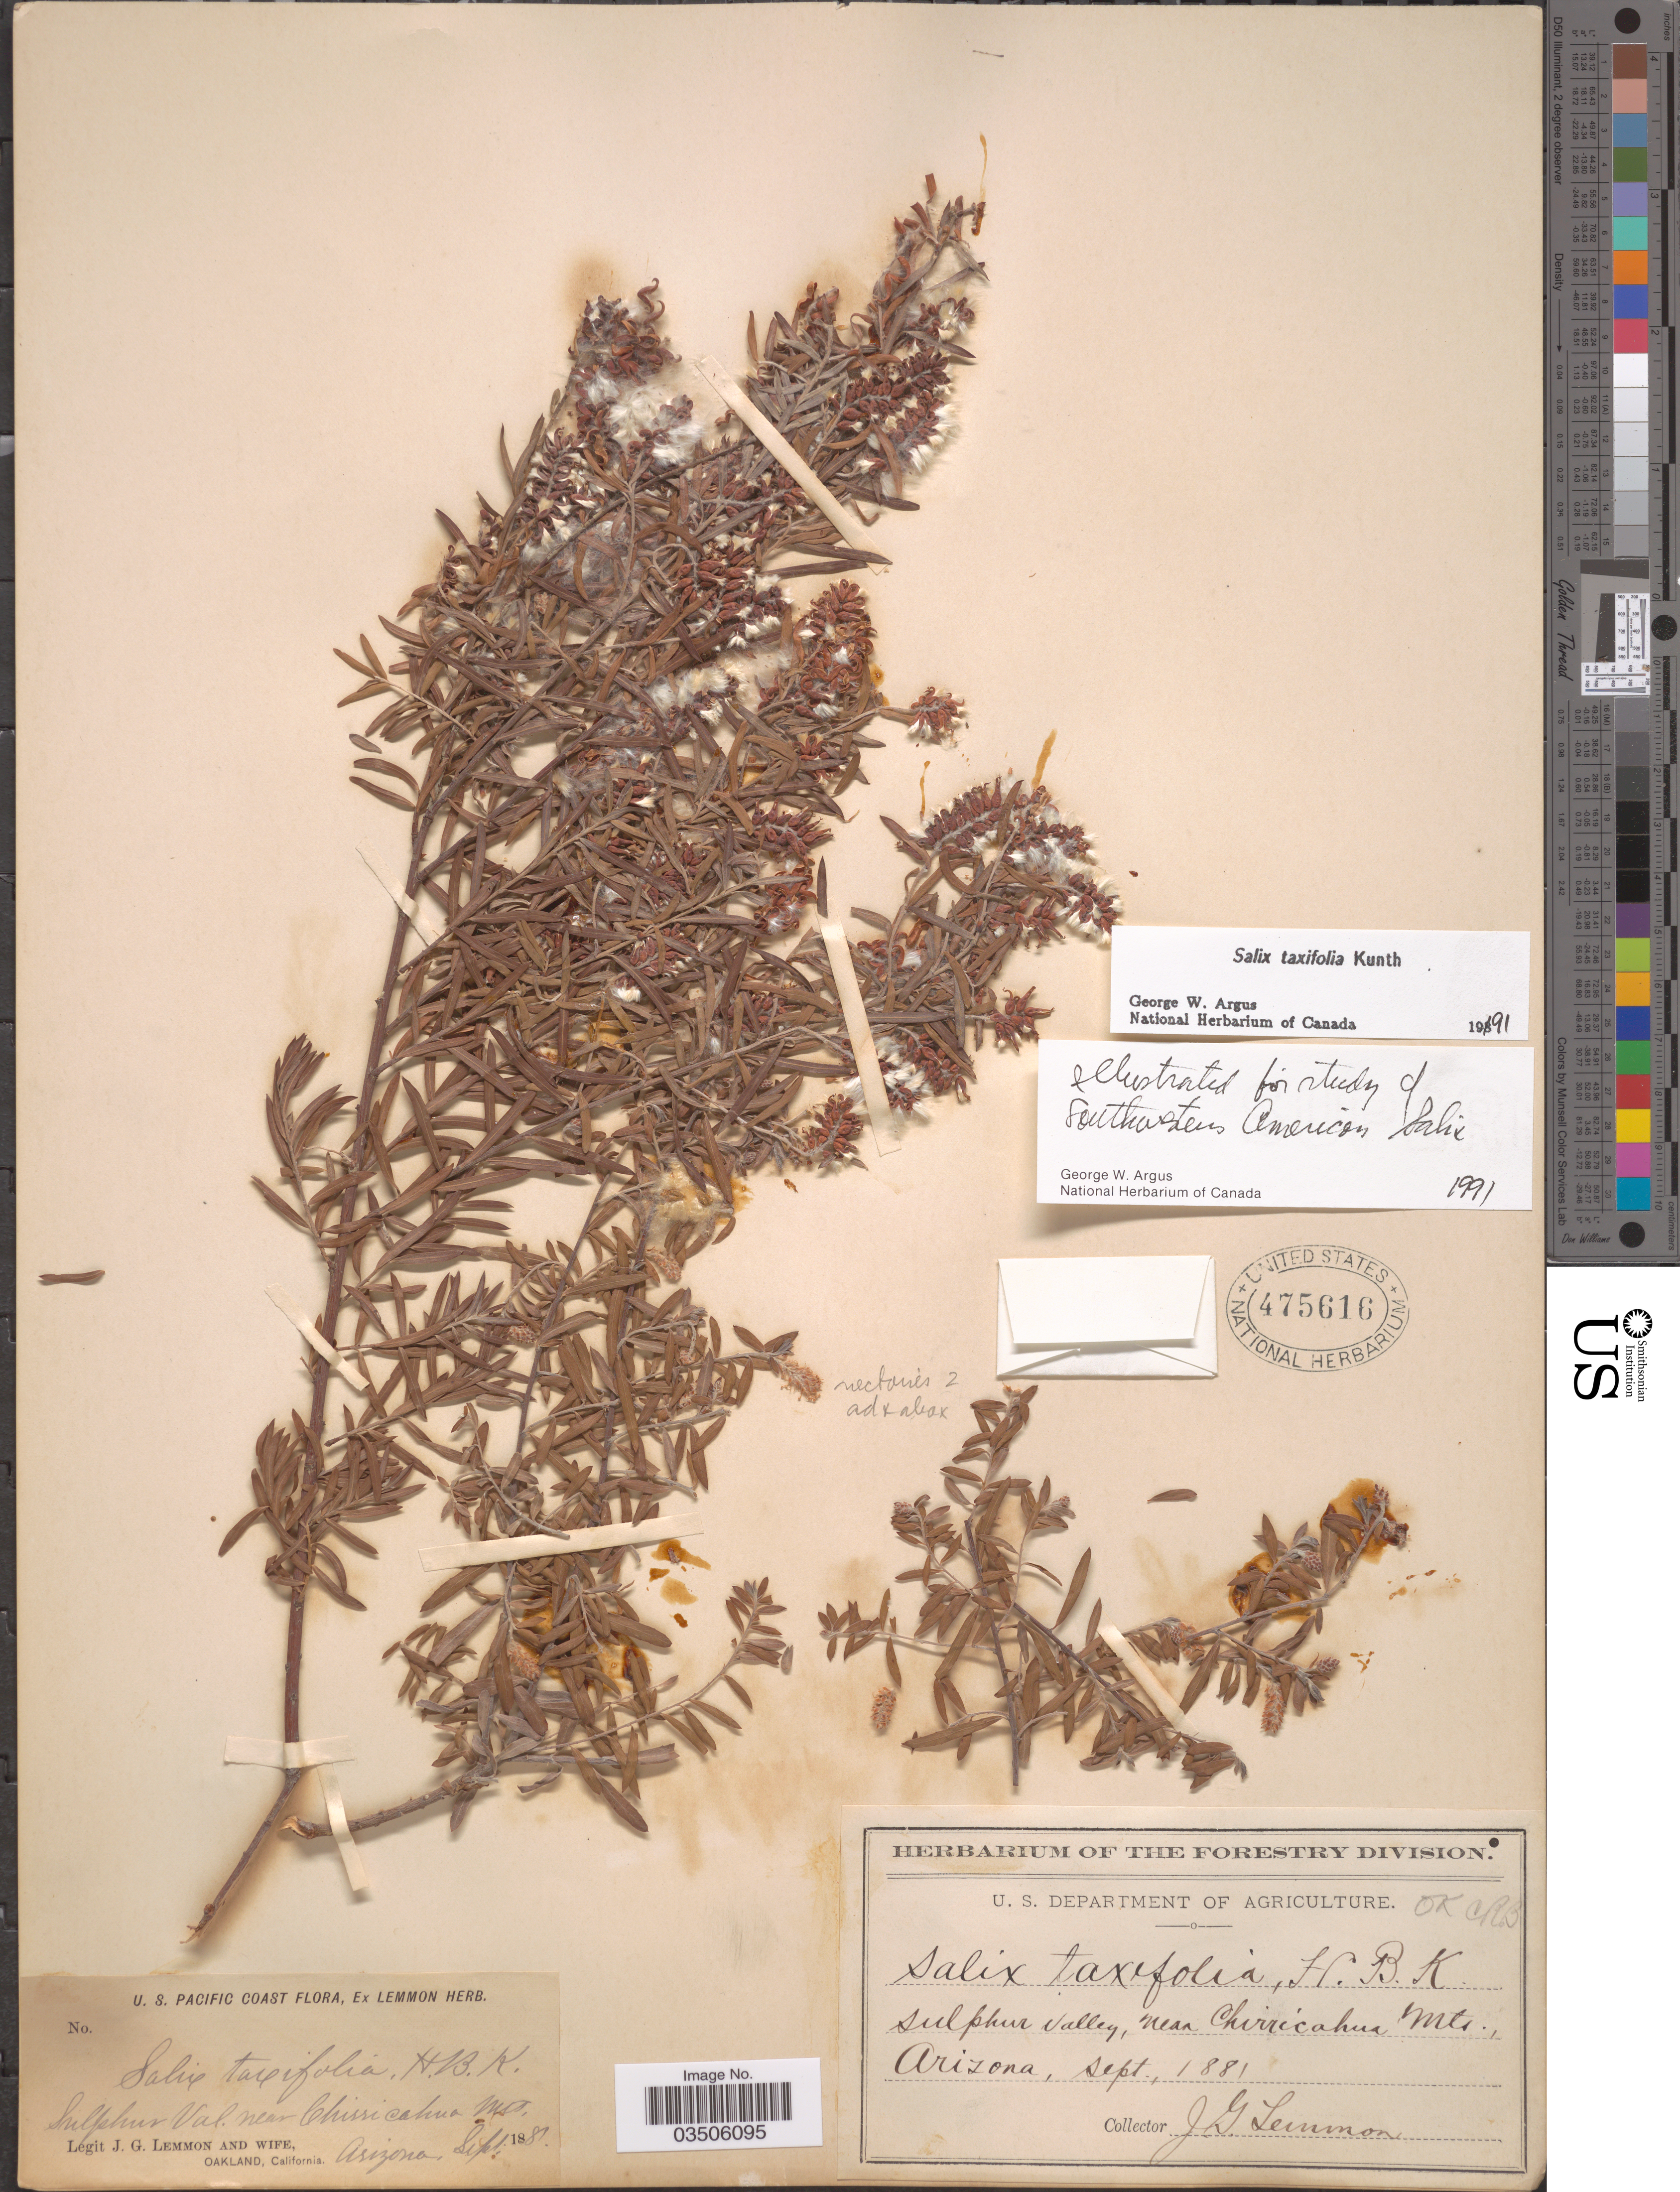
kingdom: Plantae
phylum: Tracheophyta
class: Magnoliopsida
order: Malpighiales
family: Salicaceae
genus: Salix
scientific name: Salix taxifolia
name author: Kunth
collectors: J. Lemmon & Mrs. J. G. Lemmon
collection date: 1881-09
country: United States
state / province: Arizona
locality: U. S. Pacific Coast. Sulphur Val. near Chiricahua Mts.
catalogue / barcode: US 475616